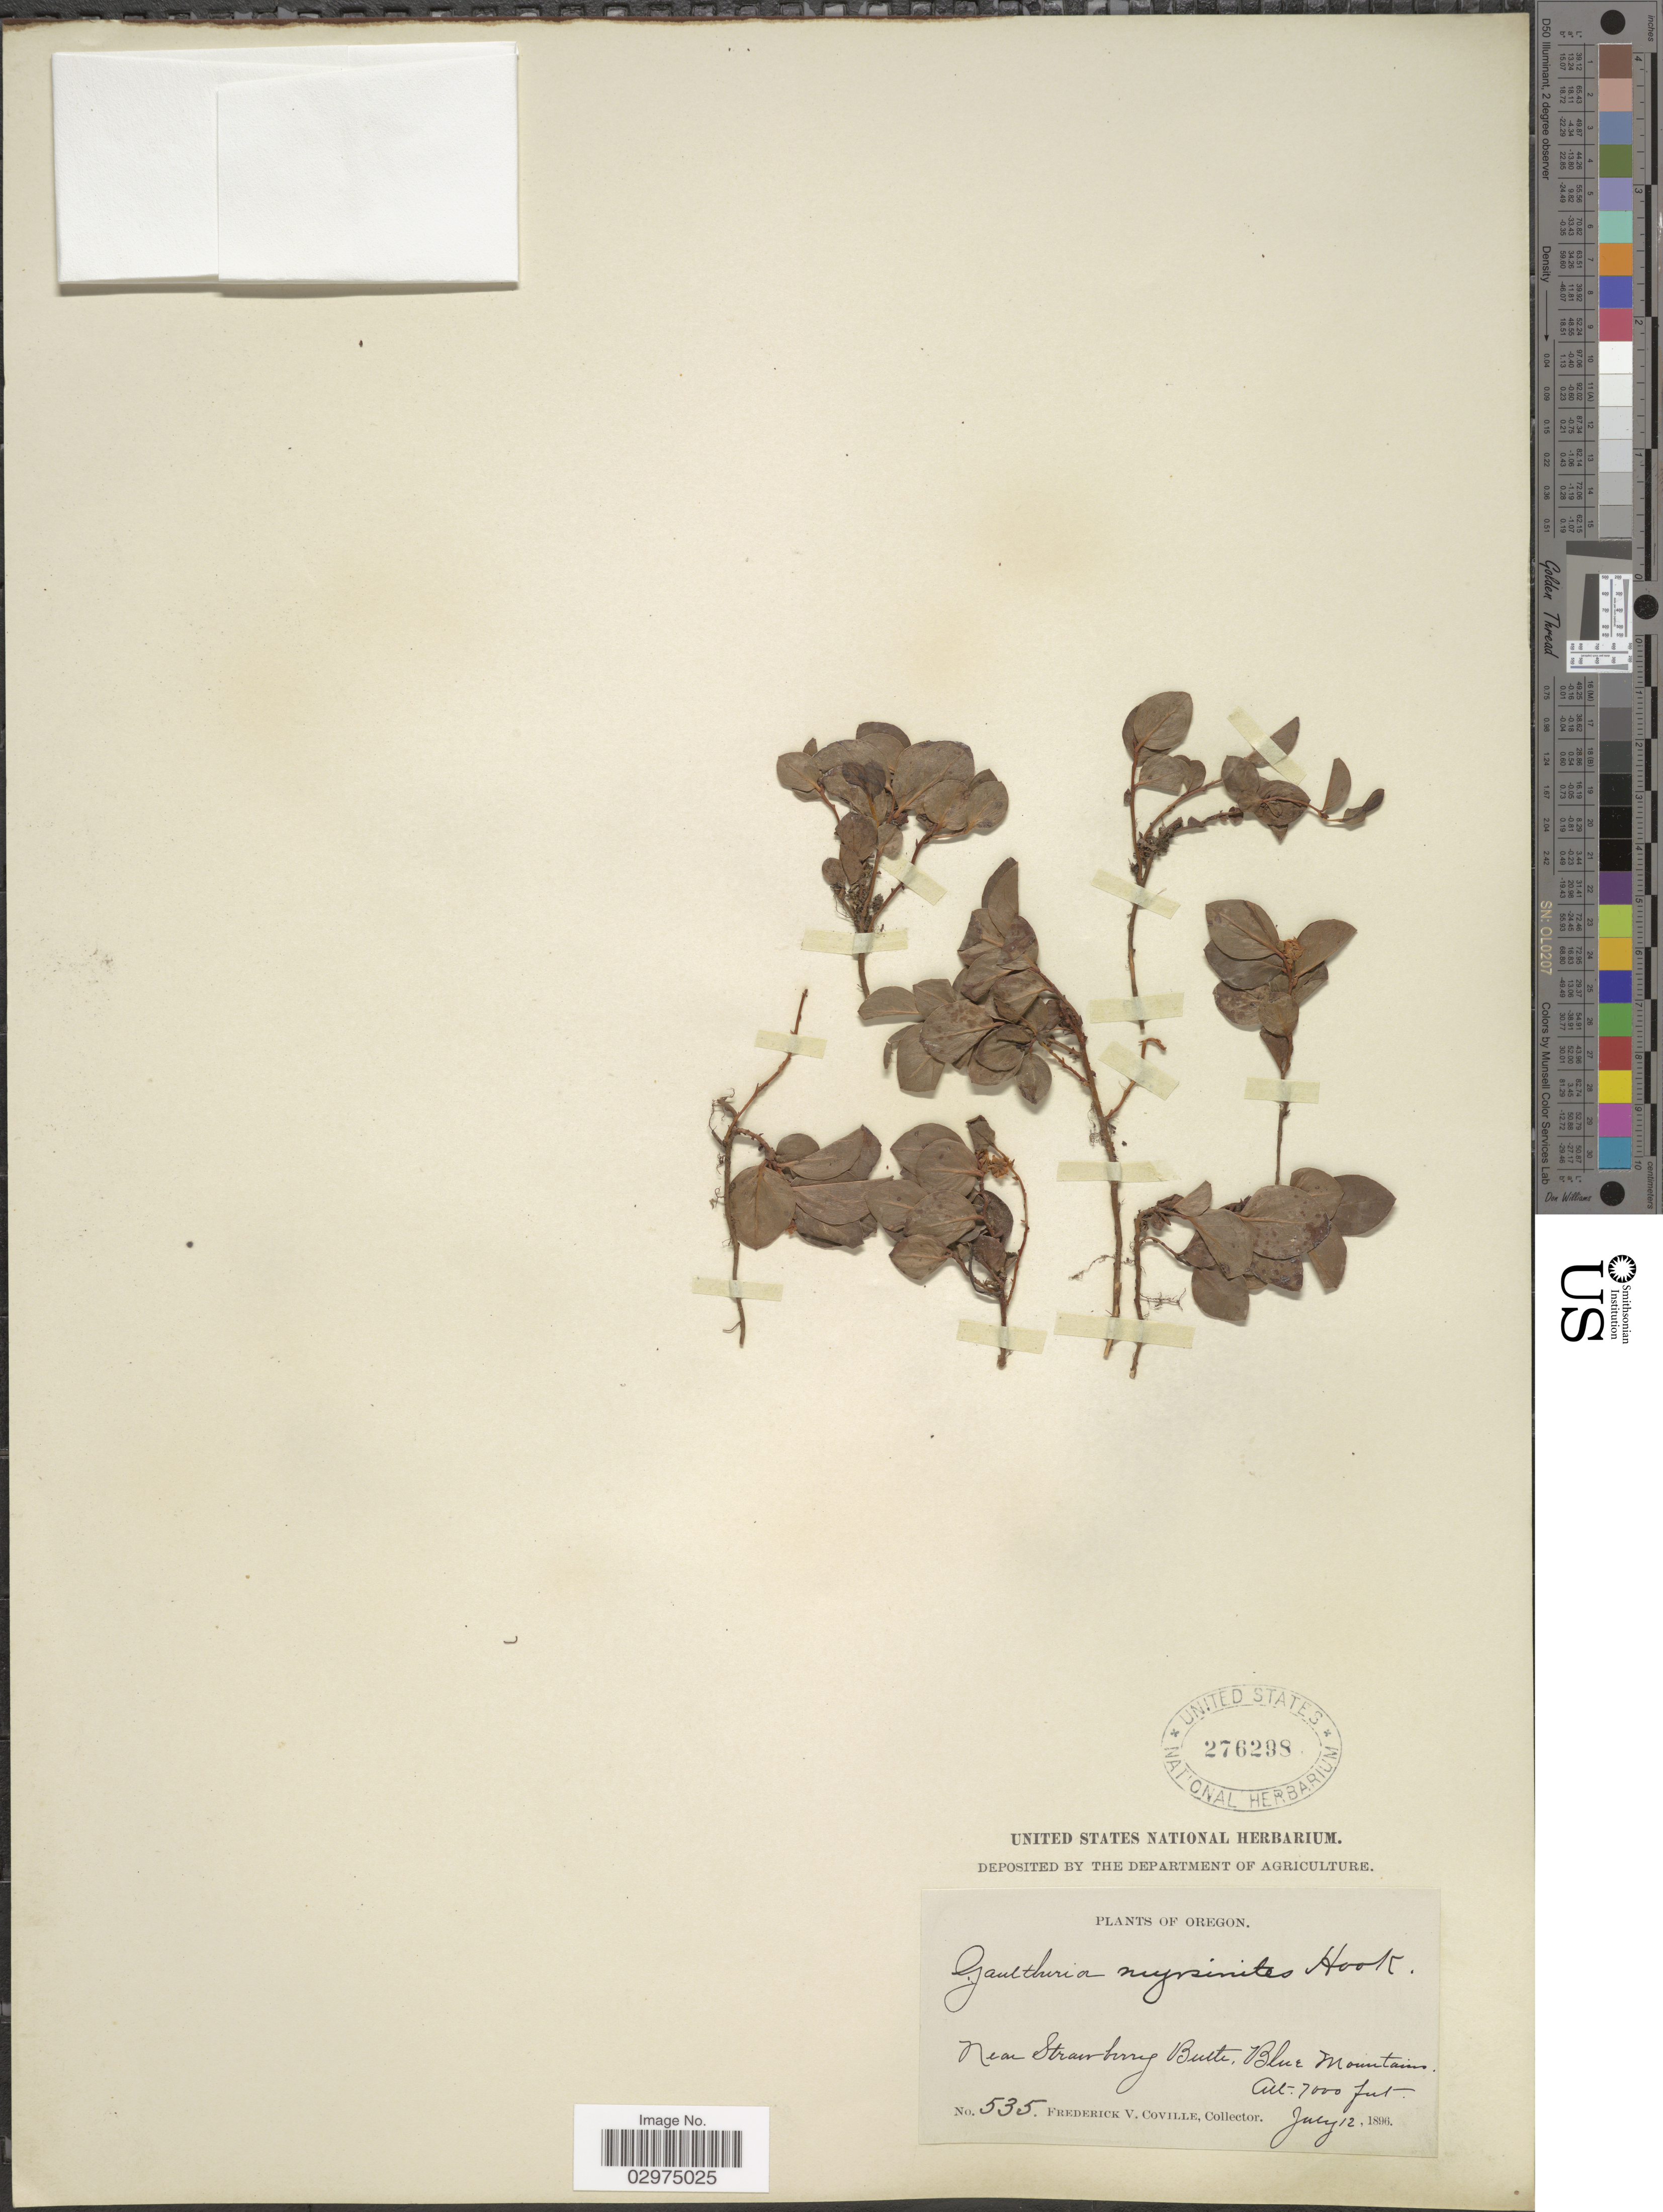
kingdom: Plantae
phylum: Tracheophyta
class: Magnoliopsida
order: Ericales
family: Ericaceae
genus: Gaultheria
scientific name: Gaultheria humifusa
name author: (Graham) Rydb.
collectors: F. V. Coville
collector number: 535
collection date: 1896-07-12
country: United States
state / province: Oregon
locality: Near Strawberry Butte, Blue Mountains.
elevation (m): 2134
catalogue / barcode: US 276298